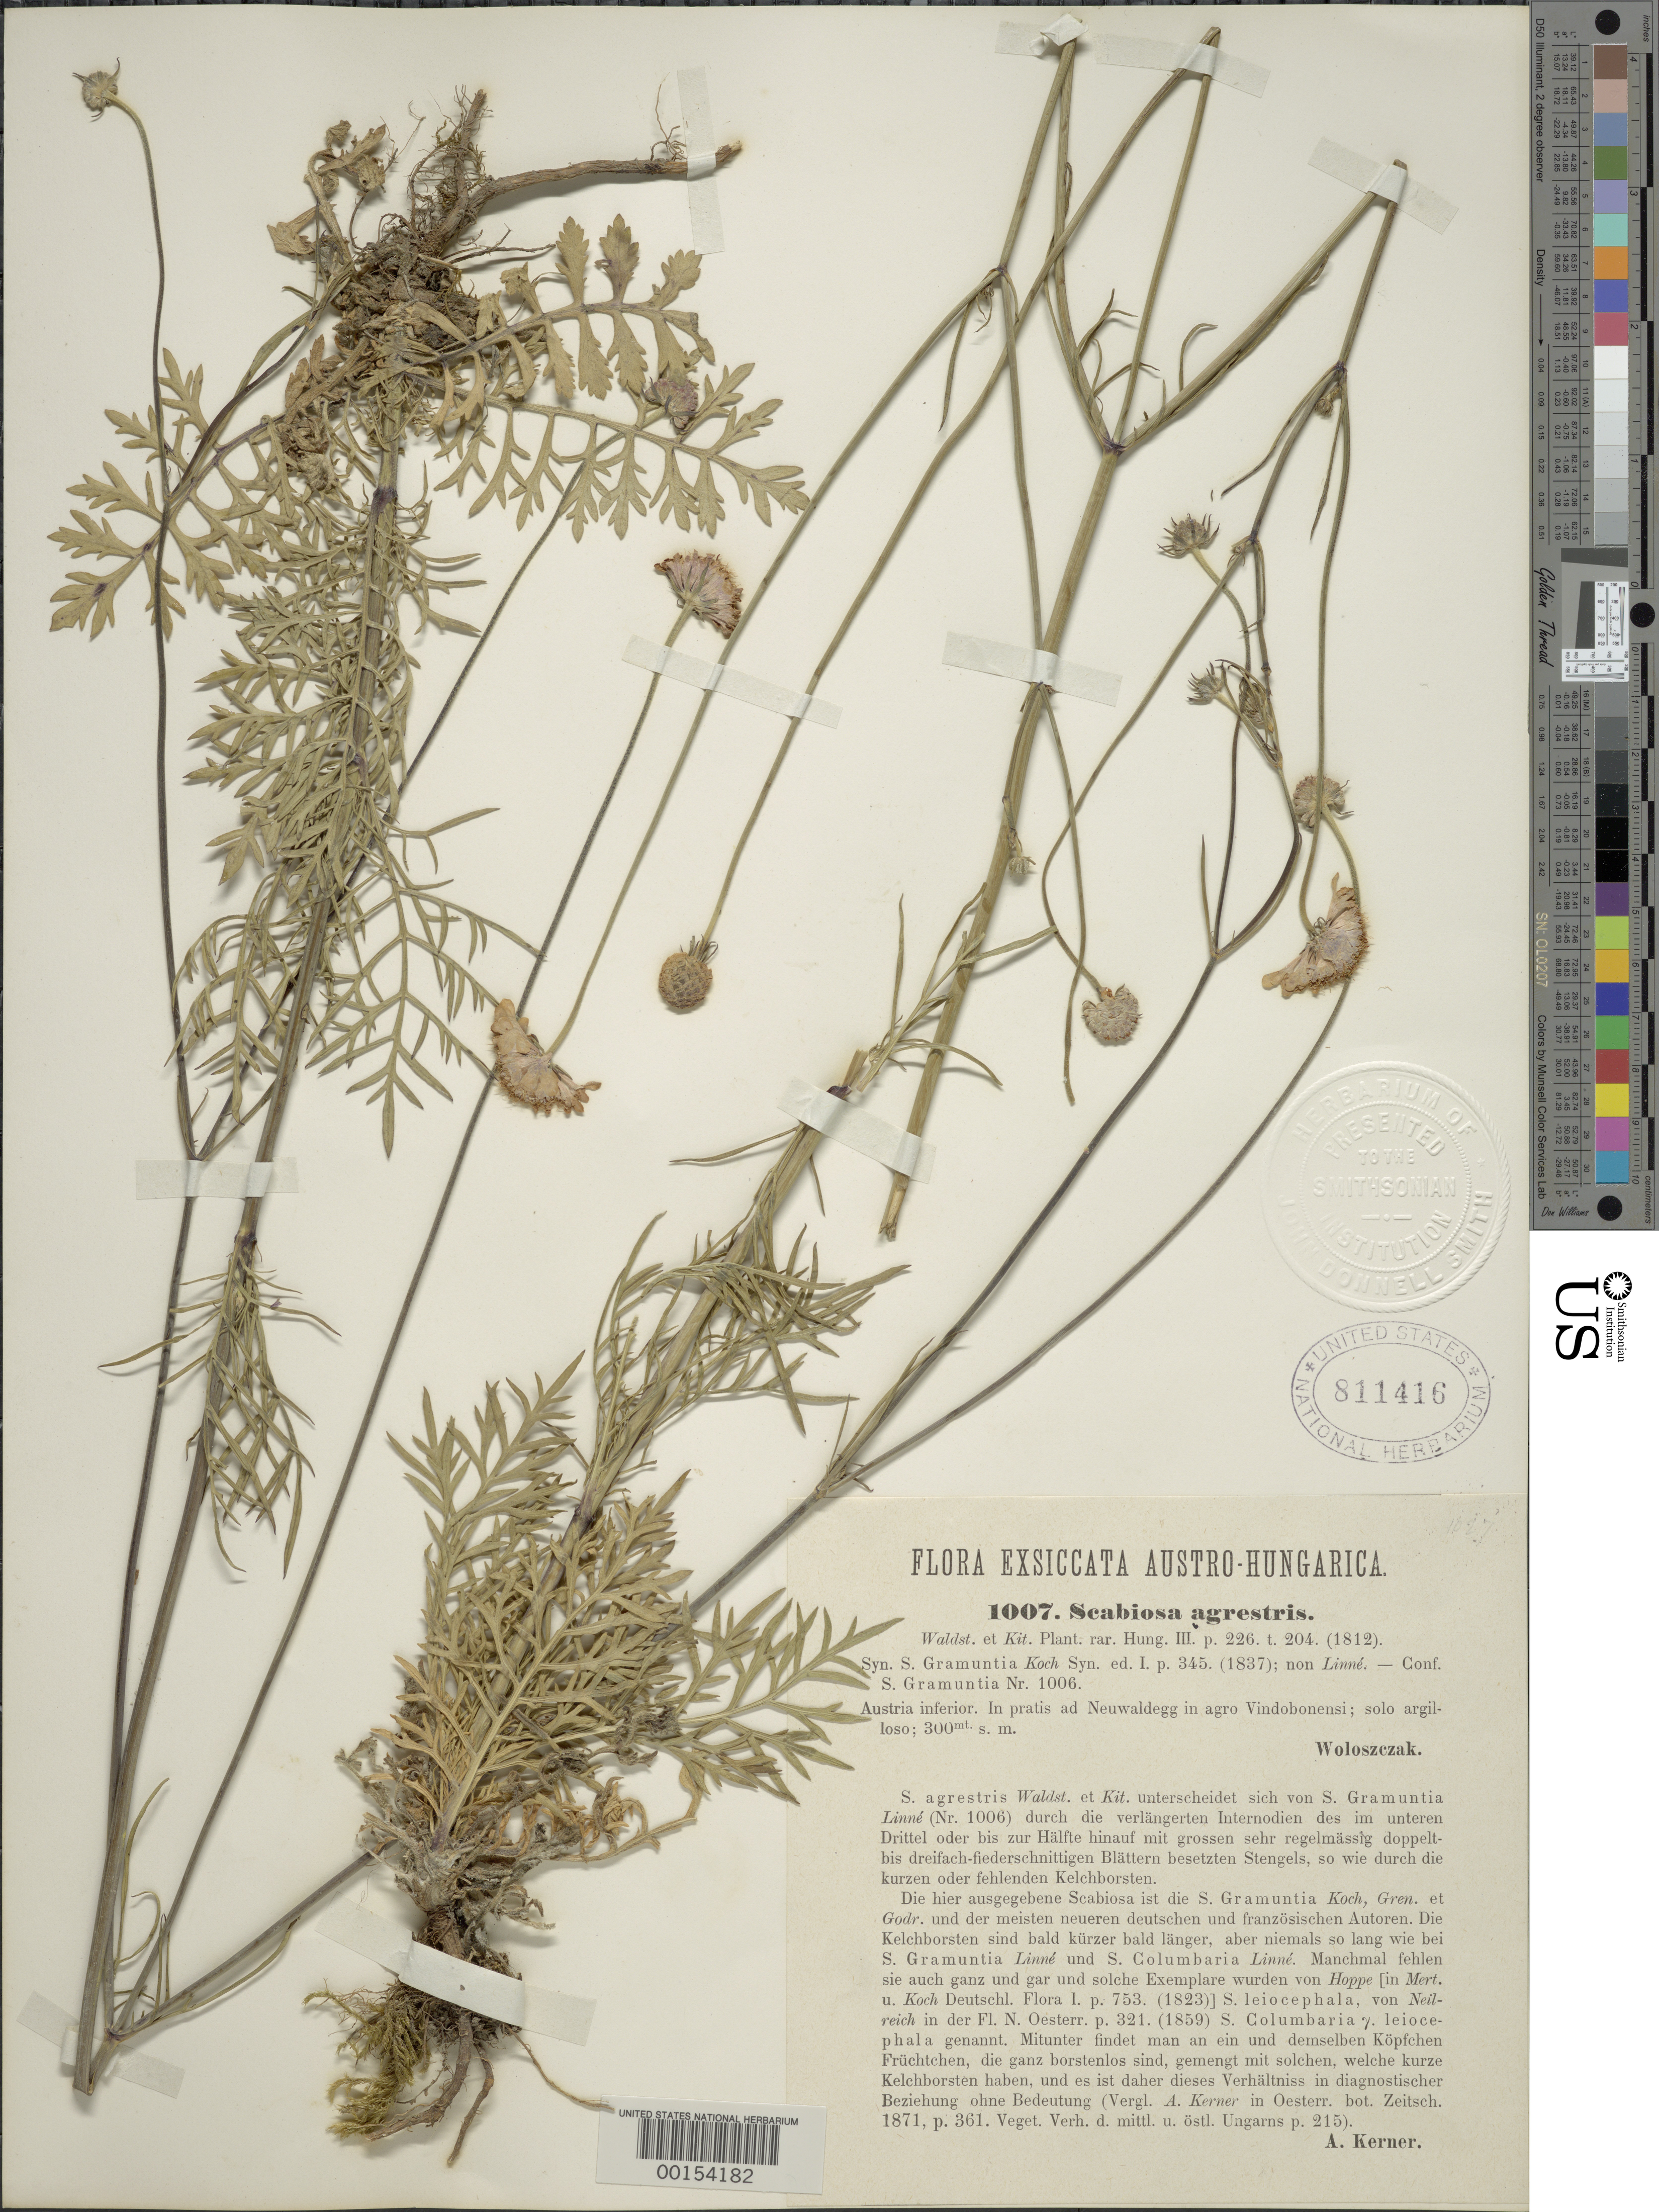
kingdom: Plantae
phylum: Tracheophyta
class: Magnoliopsida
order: Dipsacales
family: Caprifoliaceae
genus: Scabiosa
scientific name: Scabiosa agrestis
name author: Waldst. & Kit.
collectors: A. Kerner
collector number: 1007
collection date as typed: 1871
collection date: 1871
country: Hungary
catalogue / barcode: US 811416